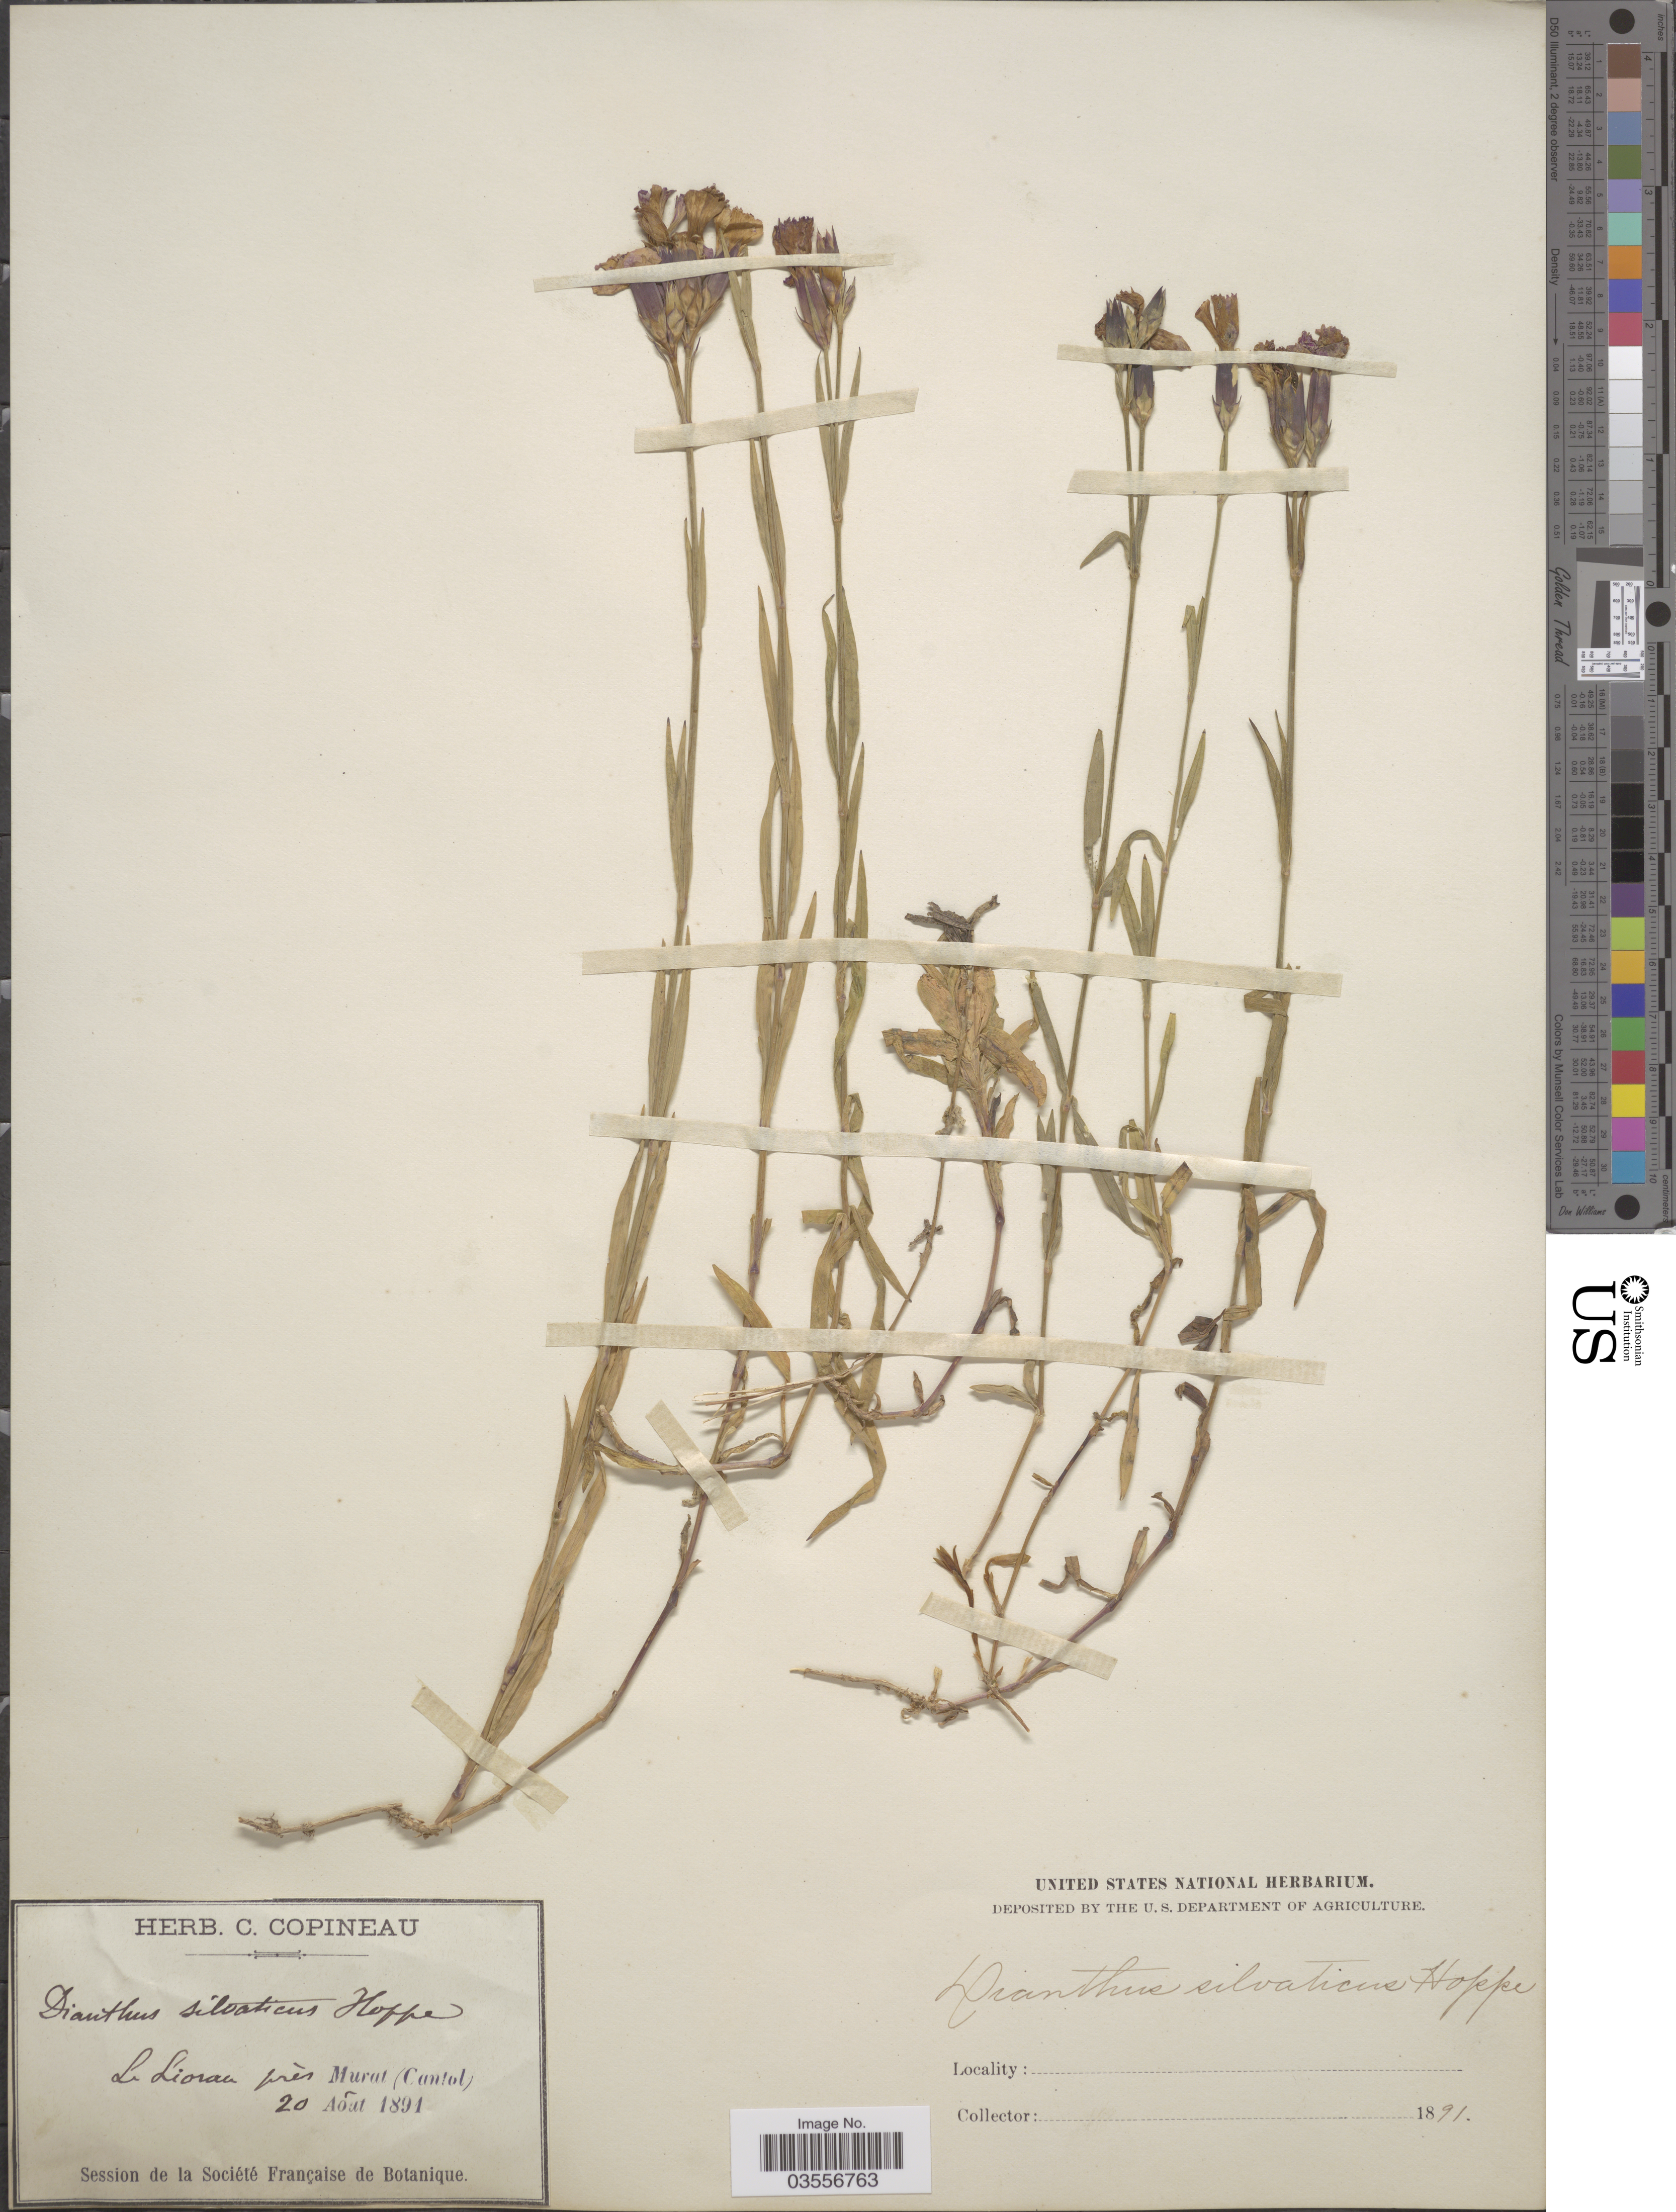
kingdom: Plantae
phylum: Tracheophyta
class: Magnoliopsida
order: Caryophyllales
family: Caryophyllaceae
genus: Dianthus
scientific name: Dianthus sylvaticus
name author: Hoppe ex Willd.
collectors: ex herb. C. Copineau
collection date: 1891-08-20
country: France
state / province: Auvergne-Rhône-Alpes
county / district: Cantal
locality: Le Lioran près Murat (Cantal).